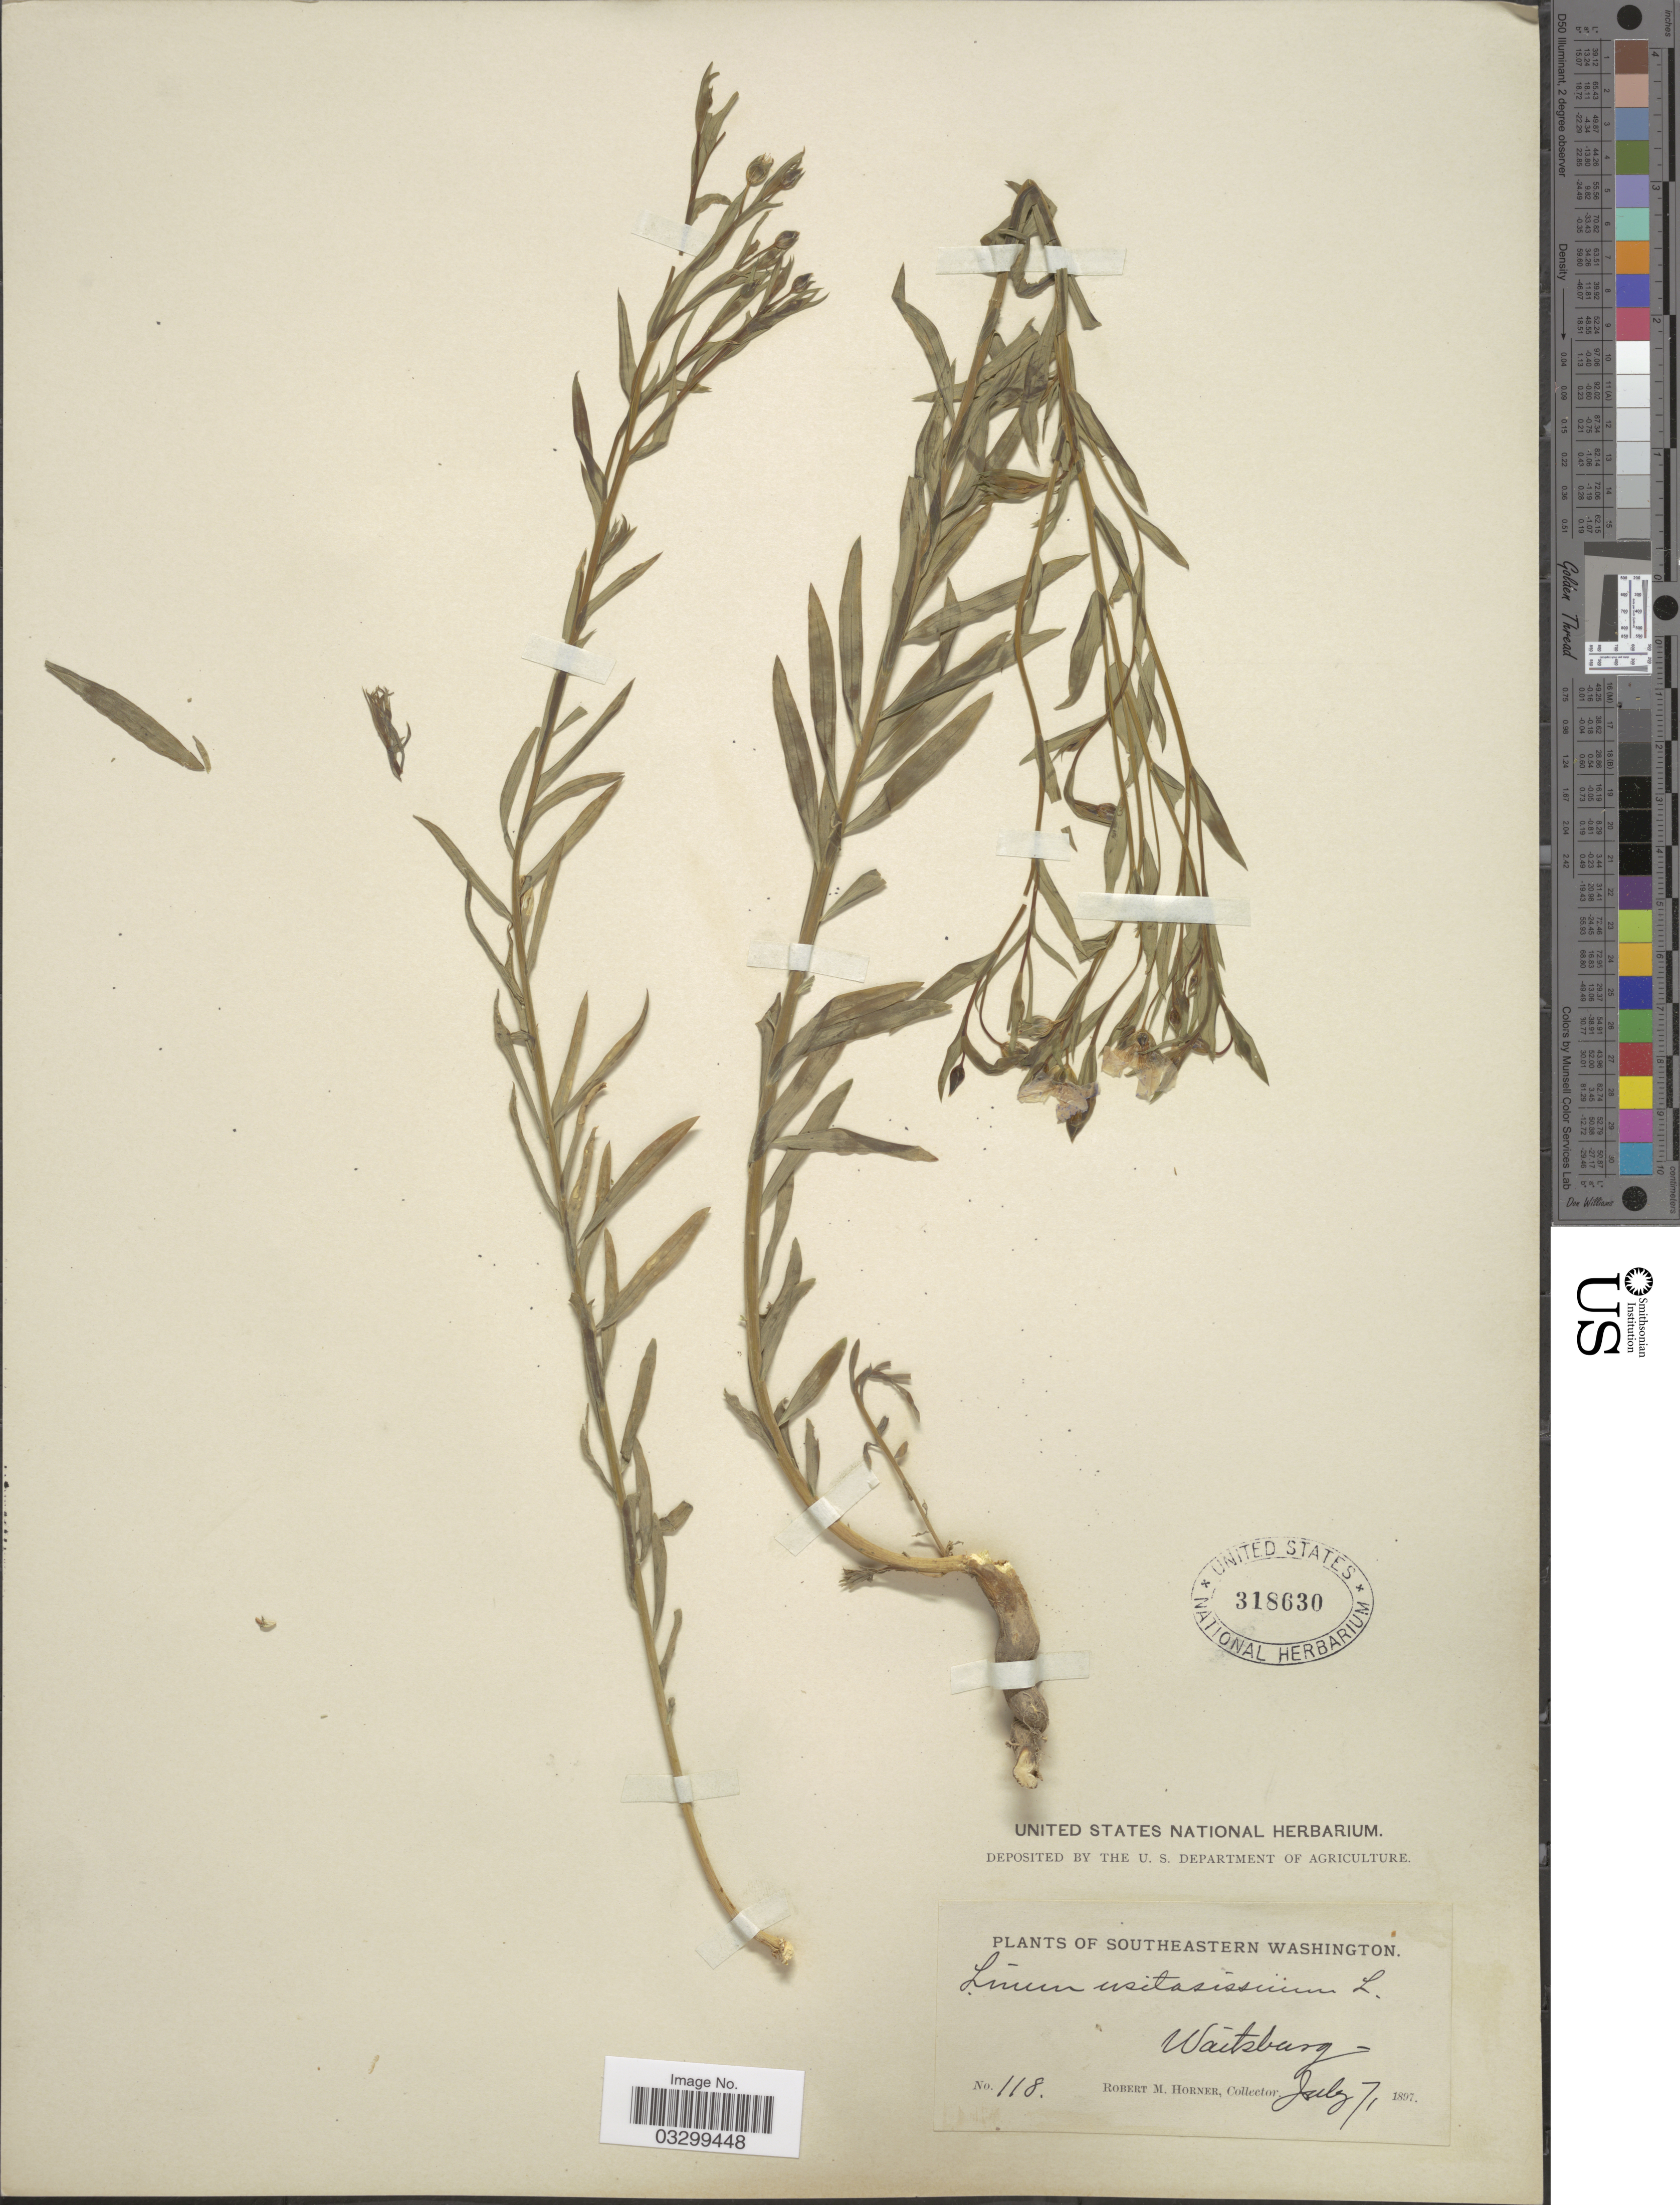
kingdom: Plantae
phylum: Tracheophyta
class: Magnoliopsida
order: Malpighiales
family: Linaceae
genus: Linum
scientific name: Linum usitatissimum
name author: L.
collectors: R. Horner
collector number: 118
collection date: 1897-07-07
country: United States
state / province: Washington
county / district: Walla Walla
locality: Southeastern Washington. Waitsburg.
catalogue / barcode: US 318630